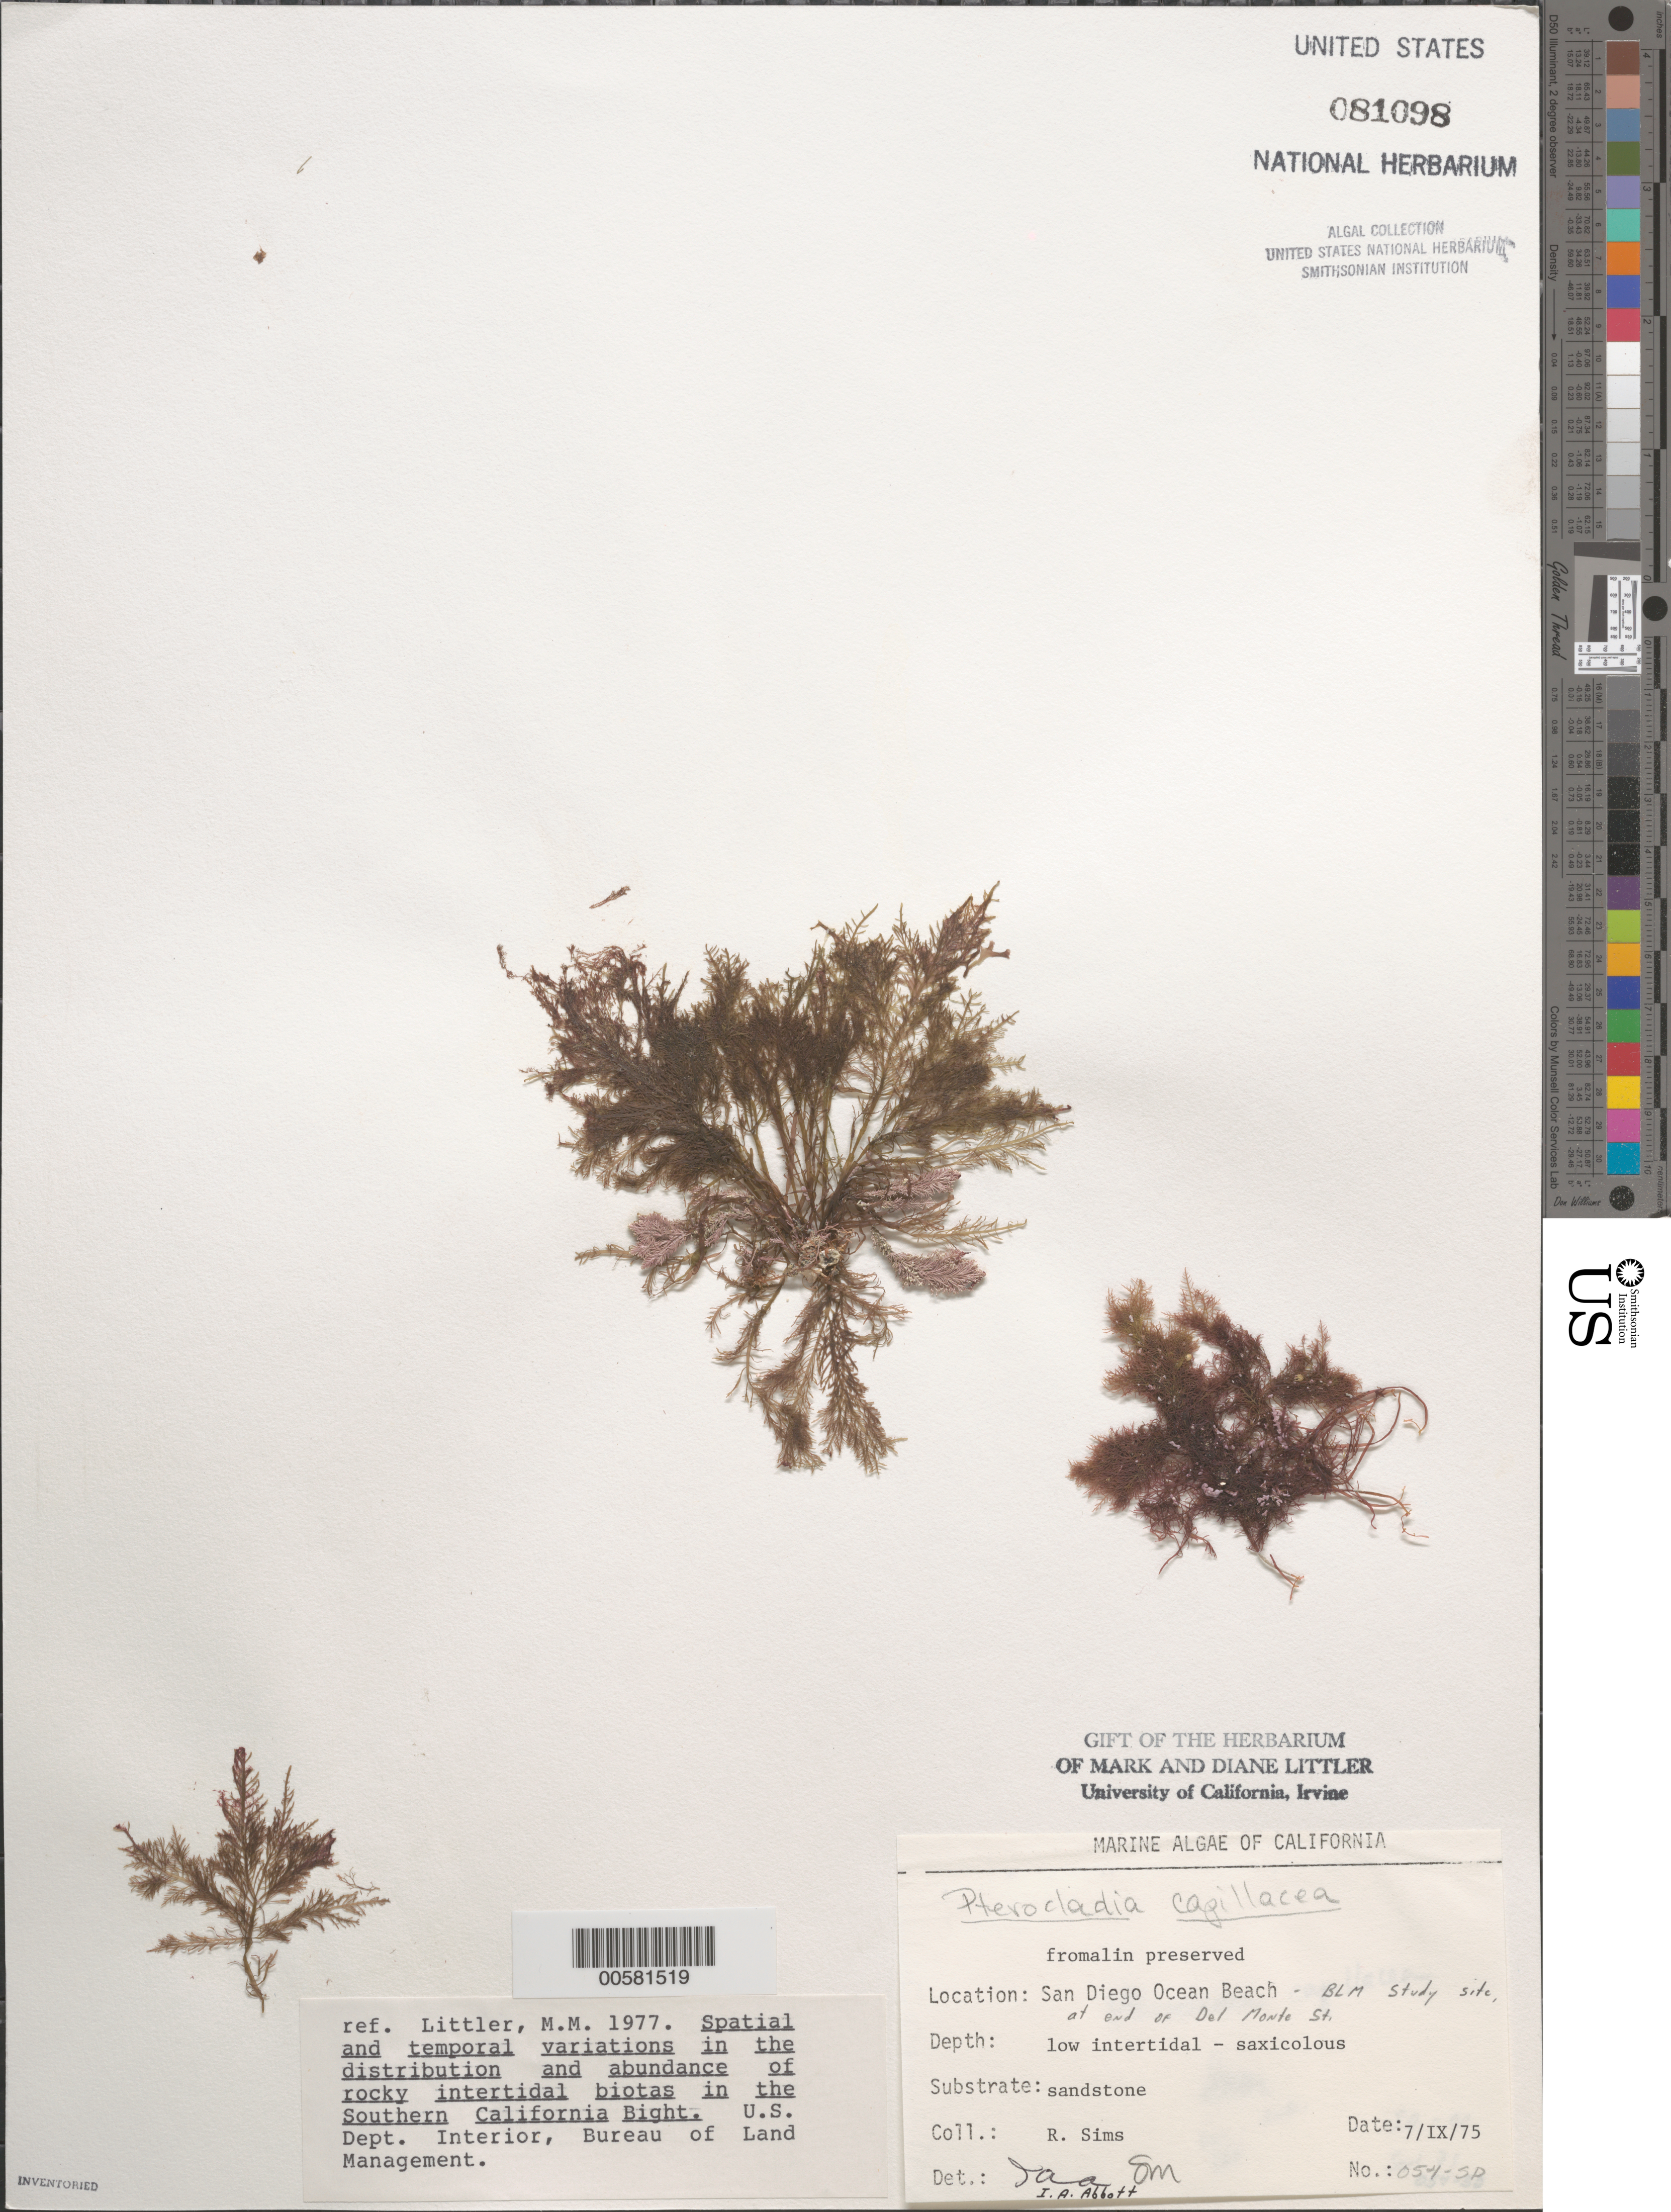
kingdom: Plantae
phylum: Rhodophyta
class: Florideophyceae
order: Gelidiales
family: Pterocladiaceae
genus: Pterocladiella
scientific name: Pterocladiella capillacea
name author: (S.G. Gmel.) Santelices & Hommers.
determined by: Algae name updating Project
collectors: R. H. Sims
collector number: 054-SD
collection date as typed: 07 Sep 1975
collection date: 1975-09-07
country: United States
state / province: California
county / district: San Diego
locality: Ocean Beach, end of Del Monte Street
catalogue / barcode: US 81098